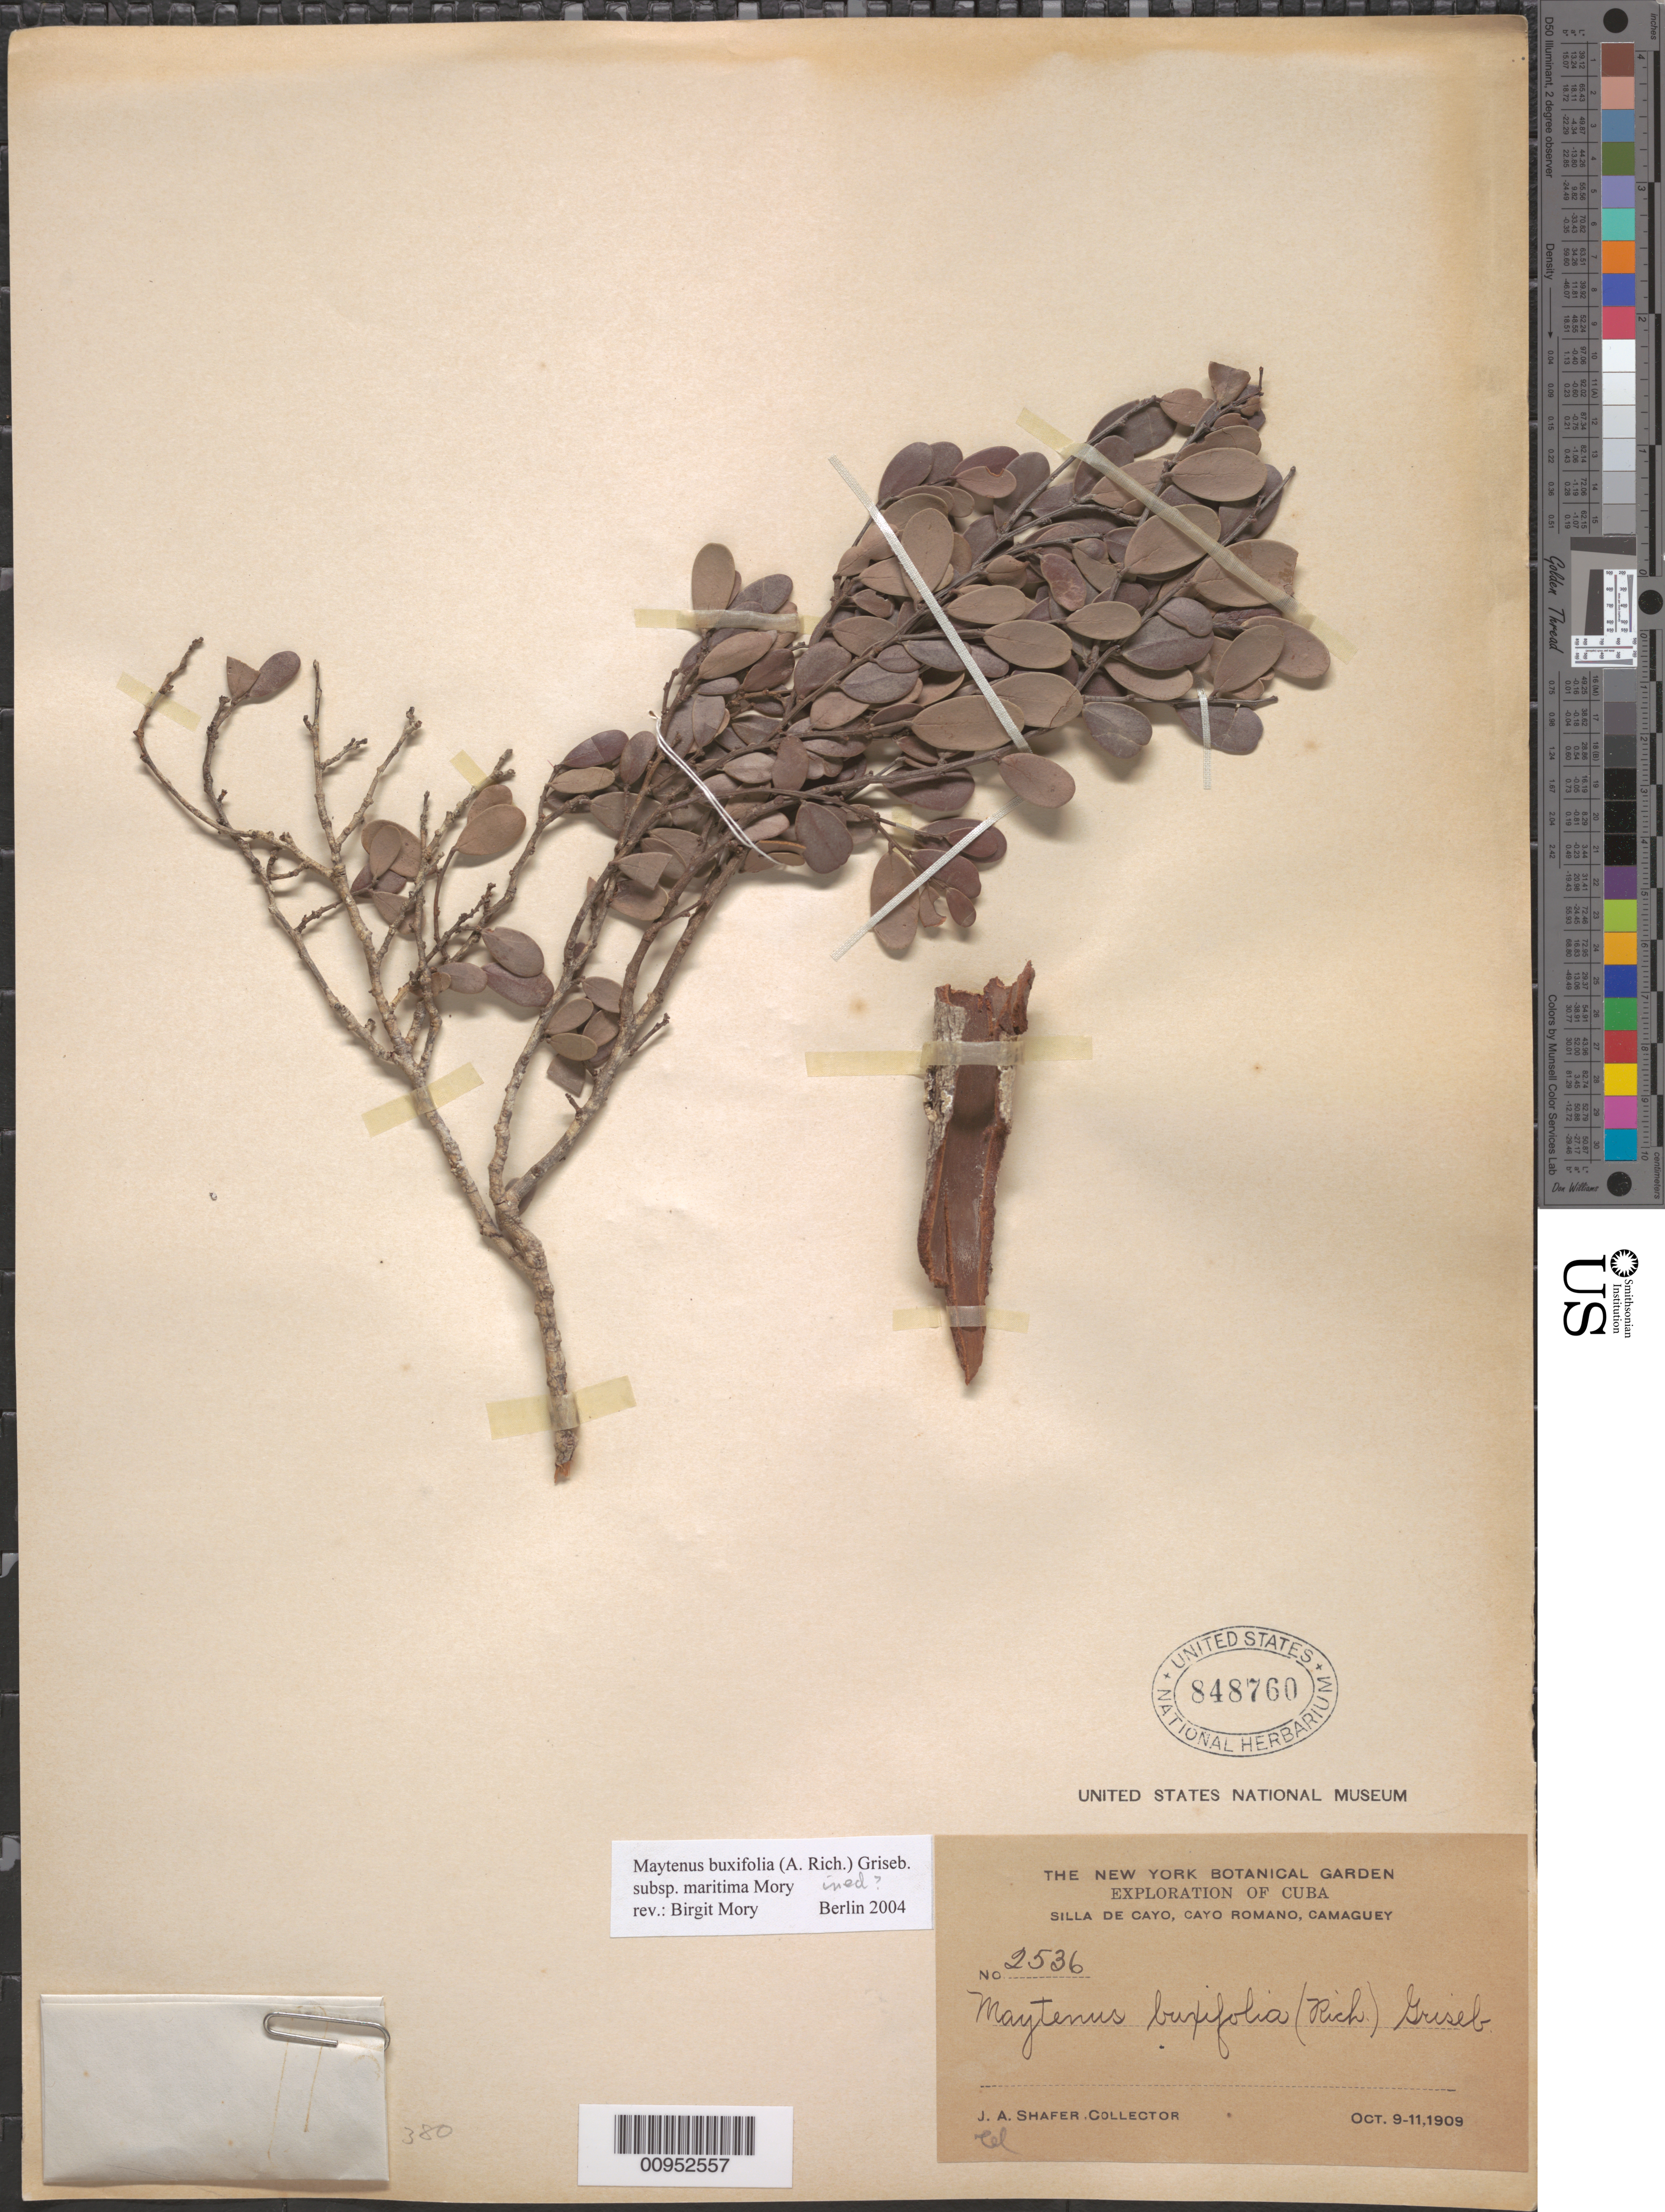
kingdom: Plantae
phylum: Tracheophyta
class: Magnoliopsida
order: Celastrales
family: Celastraceae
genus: Maytenus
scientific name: Maytenus buxifolia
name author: (A. Rich.) Griseb.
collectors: J. A. Shafer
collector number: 2536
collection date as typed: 09 Oct 1909 to 11 Oct 1909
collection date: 1909-10-09/1909-10-11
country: Cuba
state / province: Camaguey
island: Cuba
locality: Silla de Cayo, Cayo Romano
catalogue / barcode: US 848760